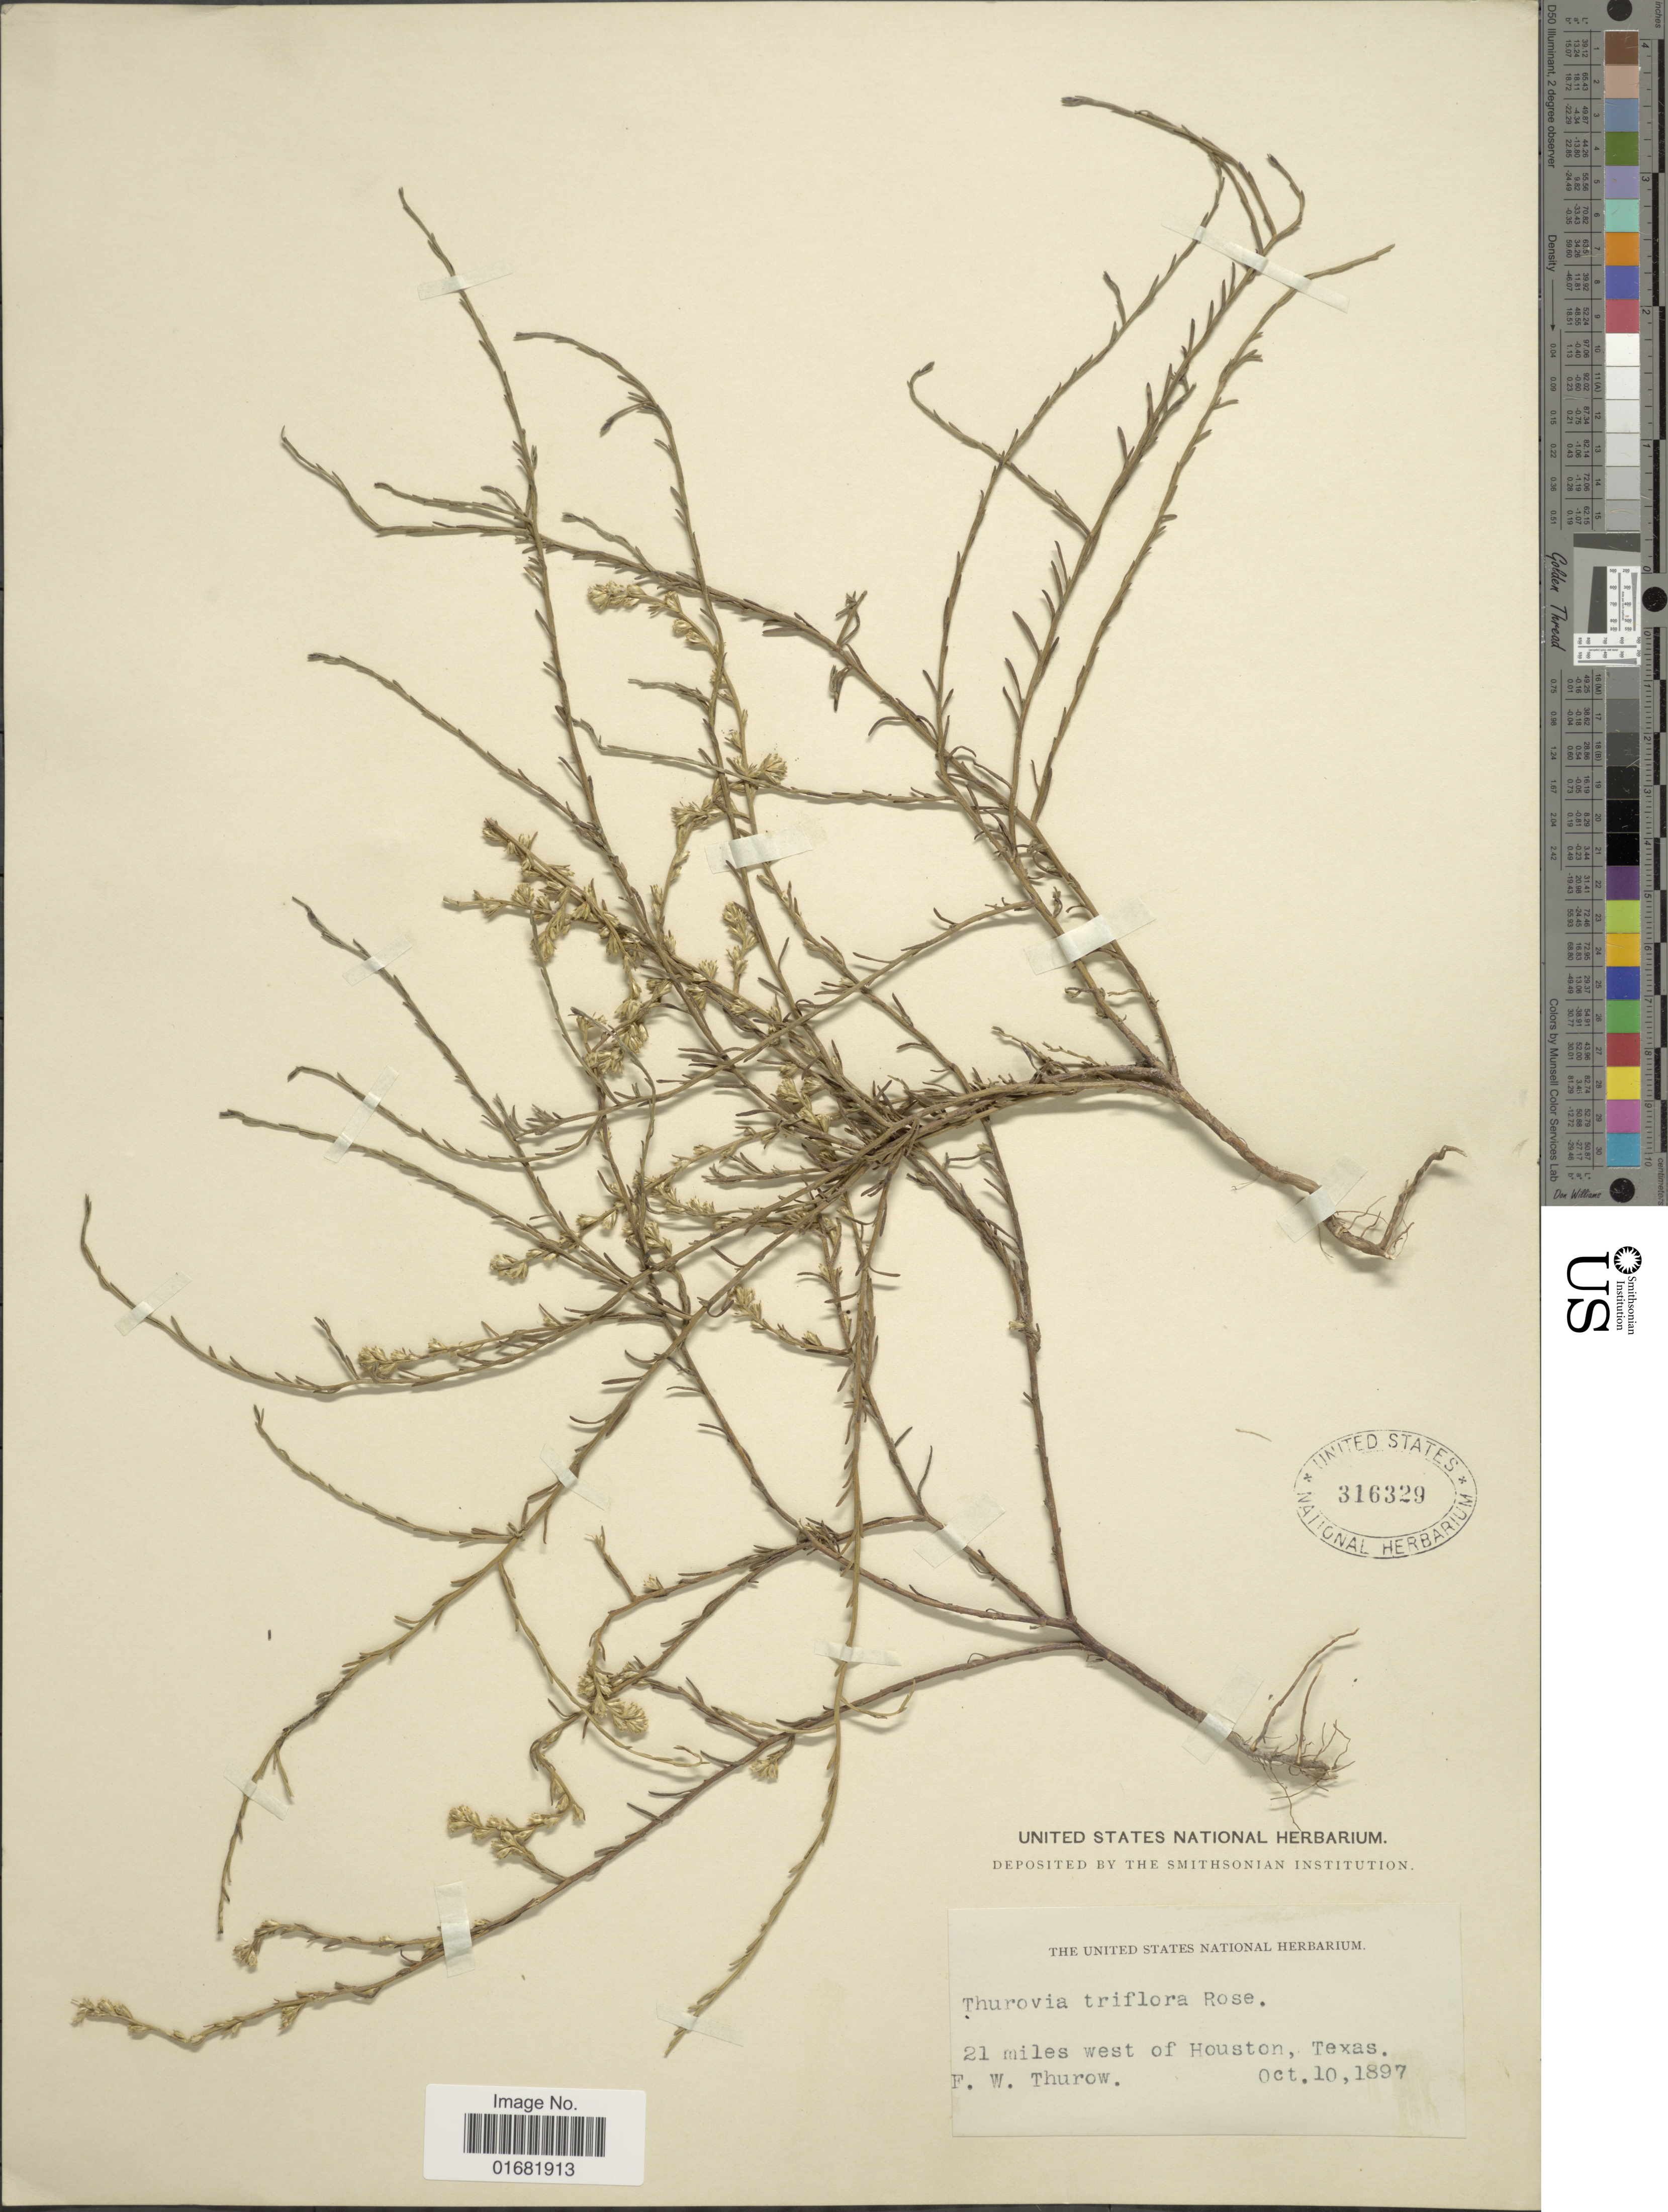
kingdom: Plantae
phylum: Tracheophyta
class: Magnoliopsida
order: Asterales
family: Asteraceae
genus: Thurovia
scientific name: Thurovia triflora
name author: Rose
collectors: F. W. Thurow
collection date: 1897-10-10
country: United States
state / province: Texas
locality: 21 miles west of Houston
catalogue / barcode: US 316329